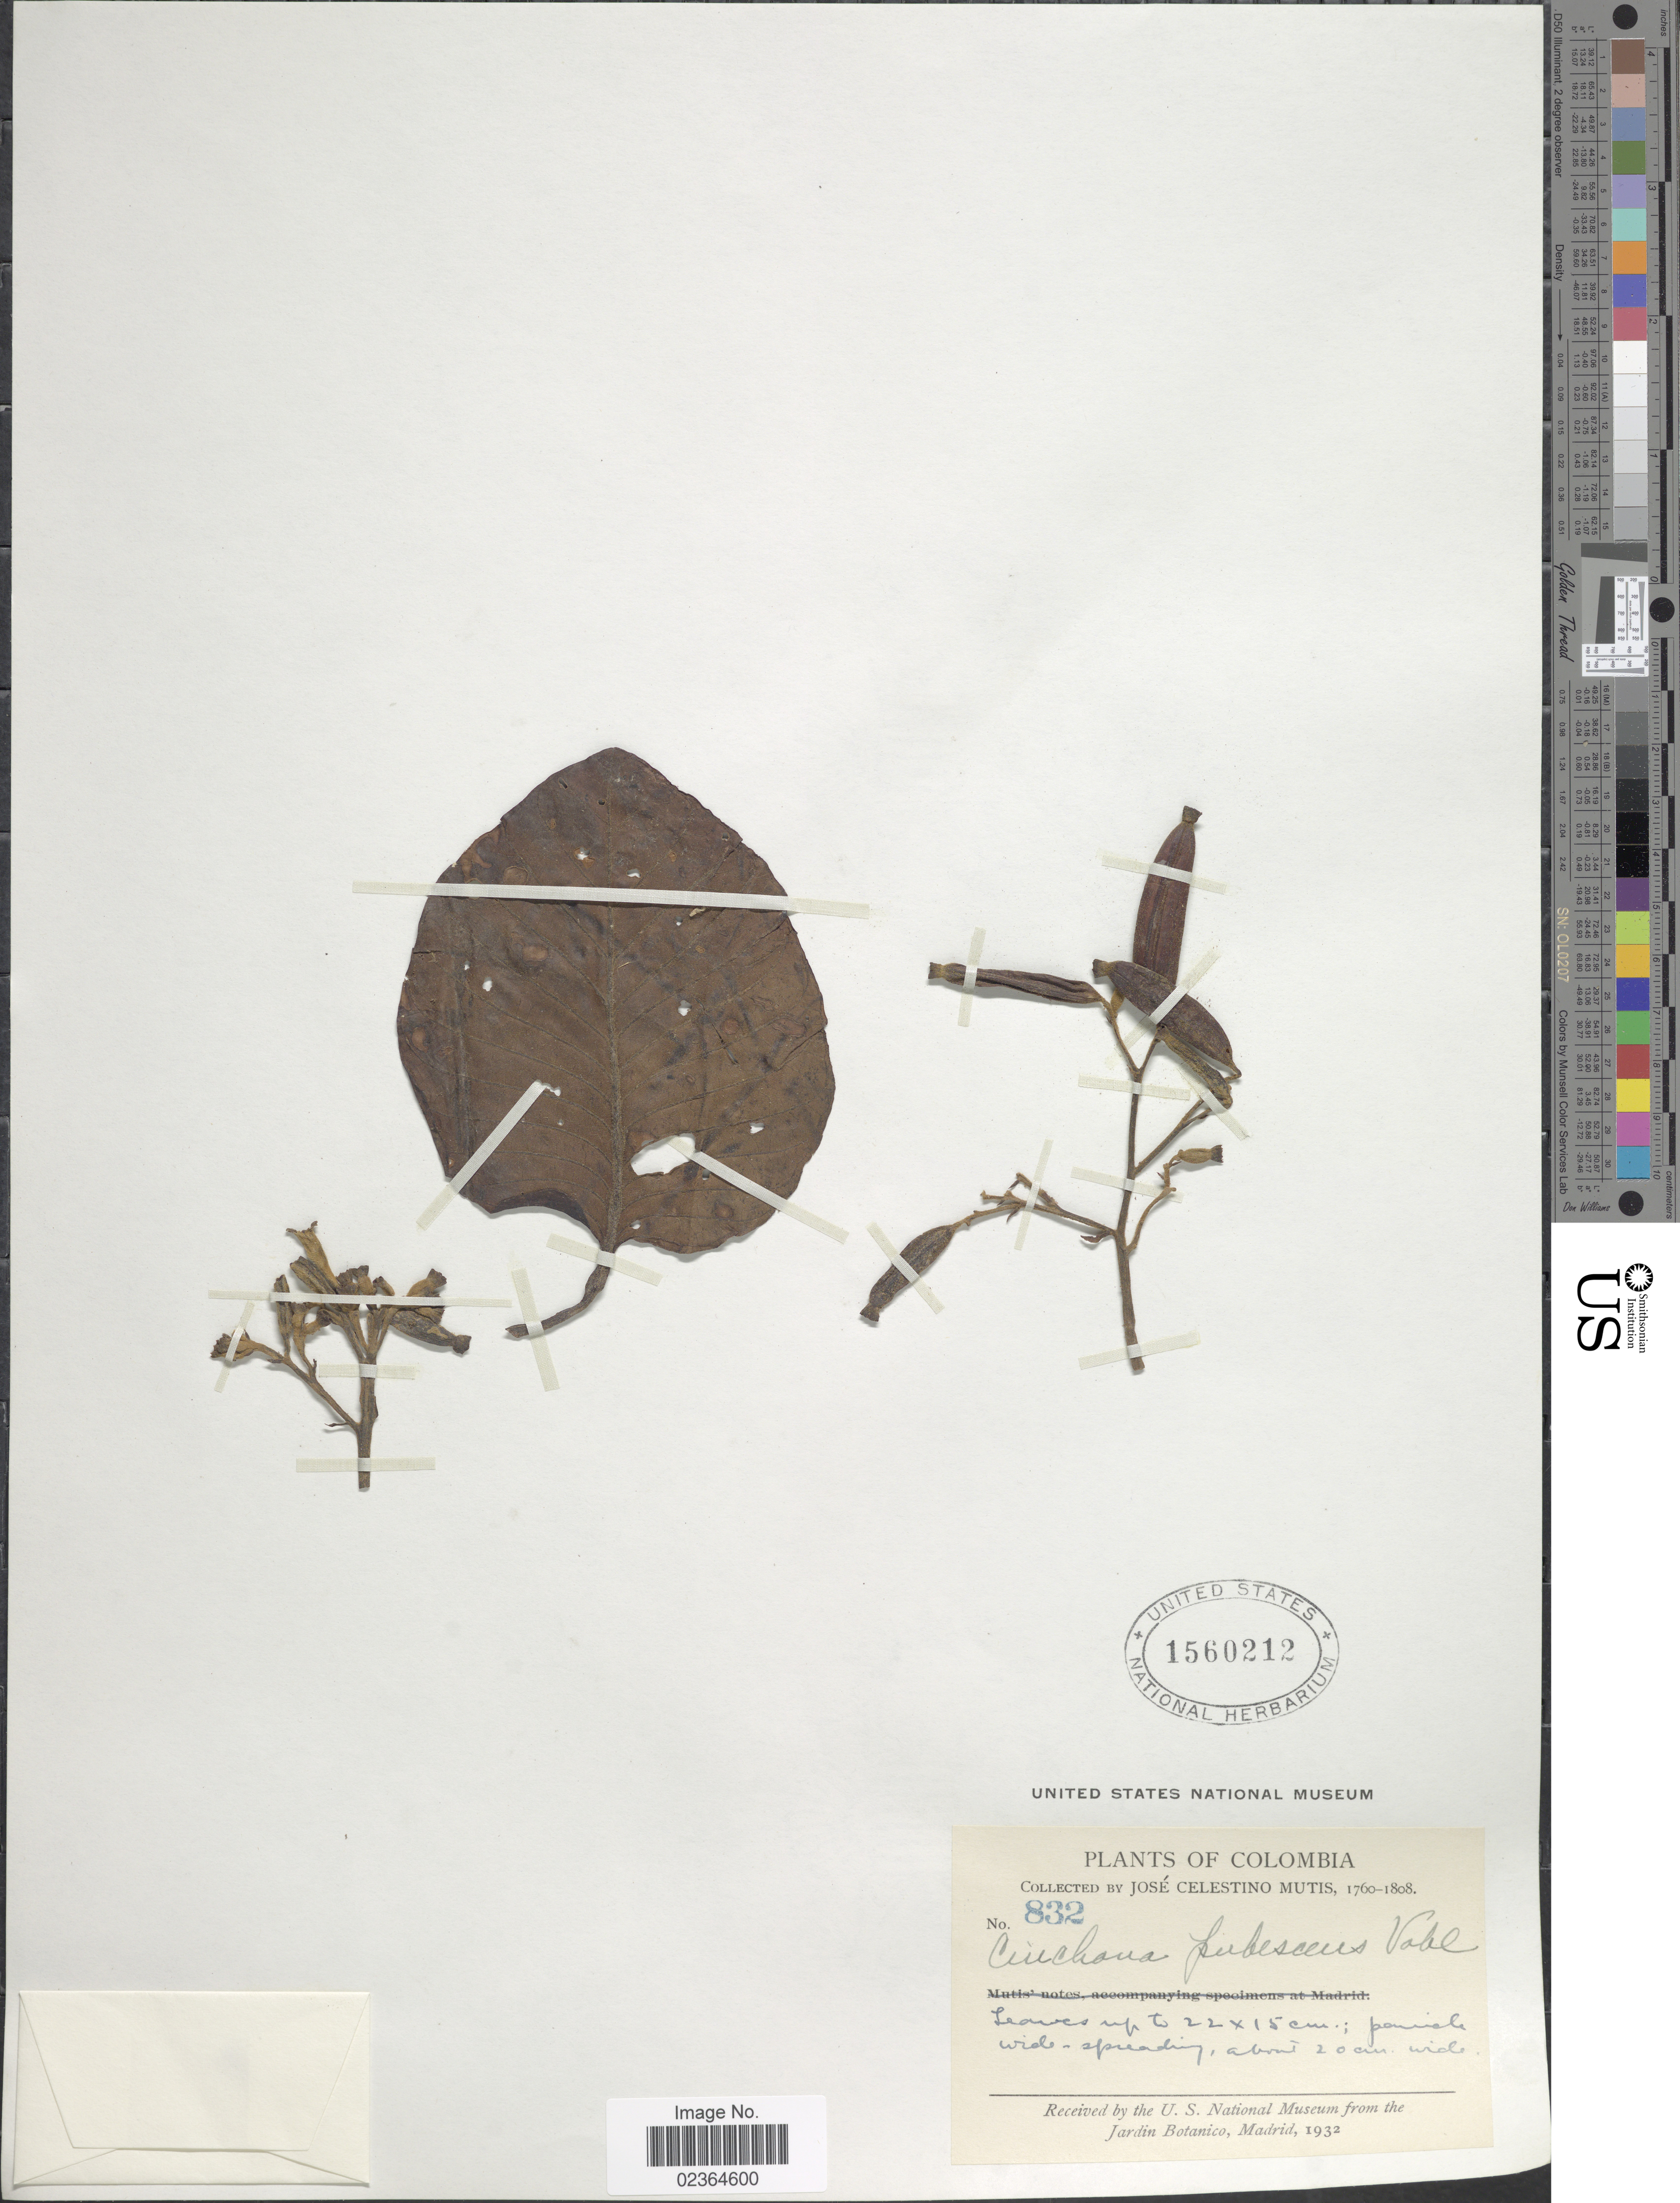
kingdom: Plantae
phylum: Tracheophyta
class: Magnoliopsida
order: Gentianales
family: Rubiaceae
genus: Cinchona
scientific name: Cinchona pubescens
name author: Vahl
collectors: J. C. B. Mutis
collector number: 832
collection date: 1760/1808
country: Colombia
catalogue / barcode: US 1560212